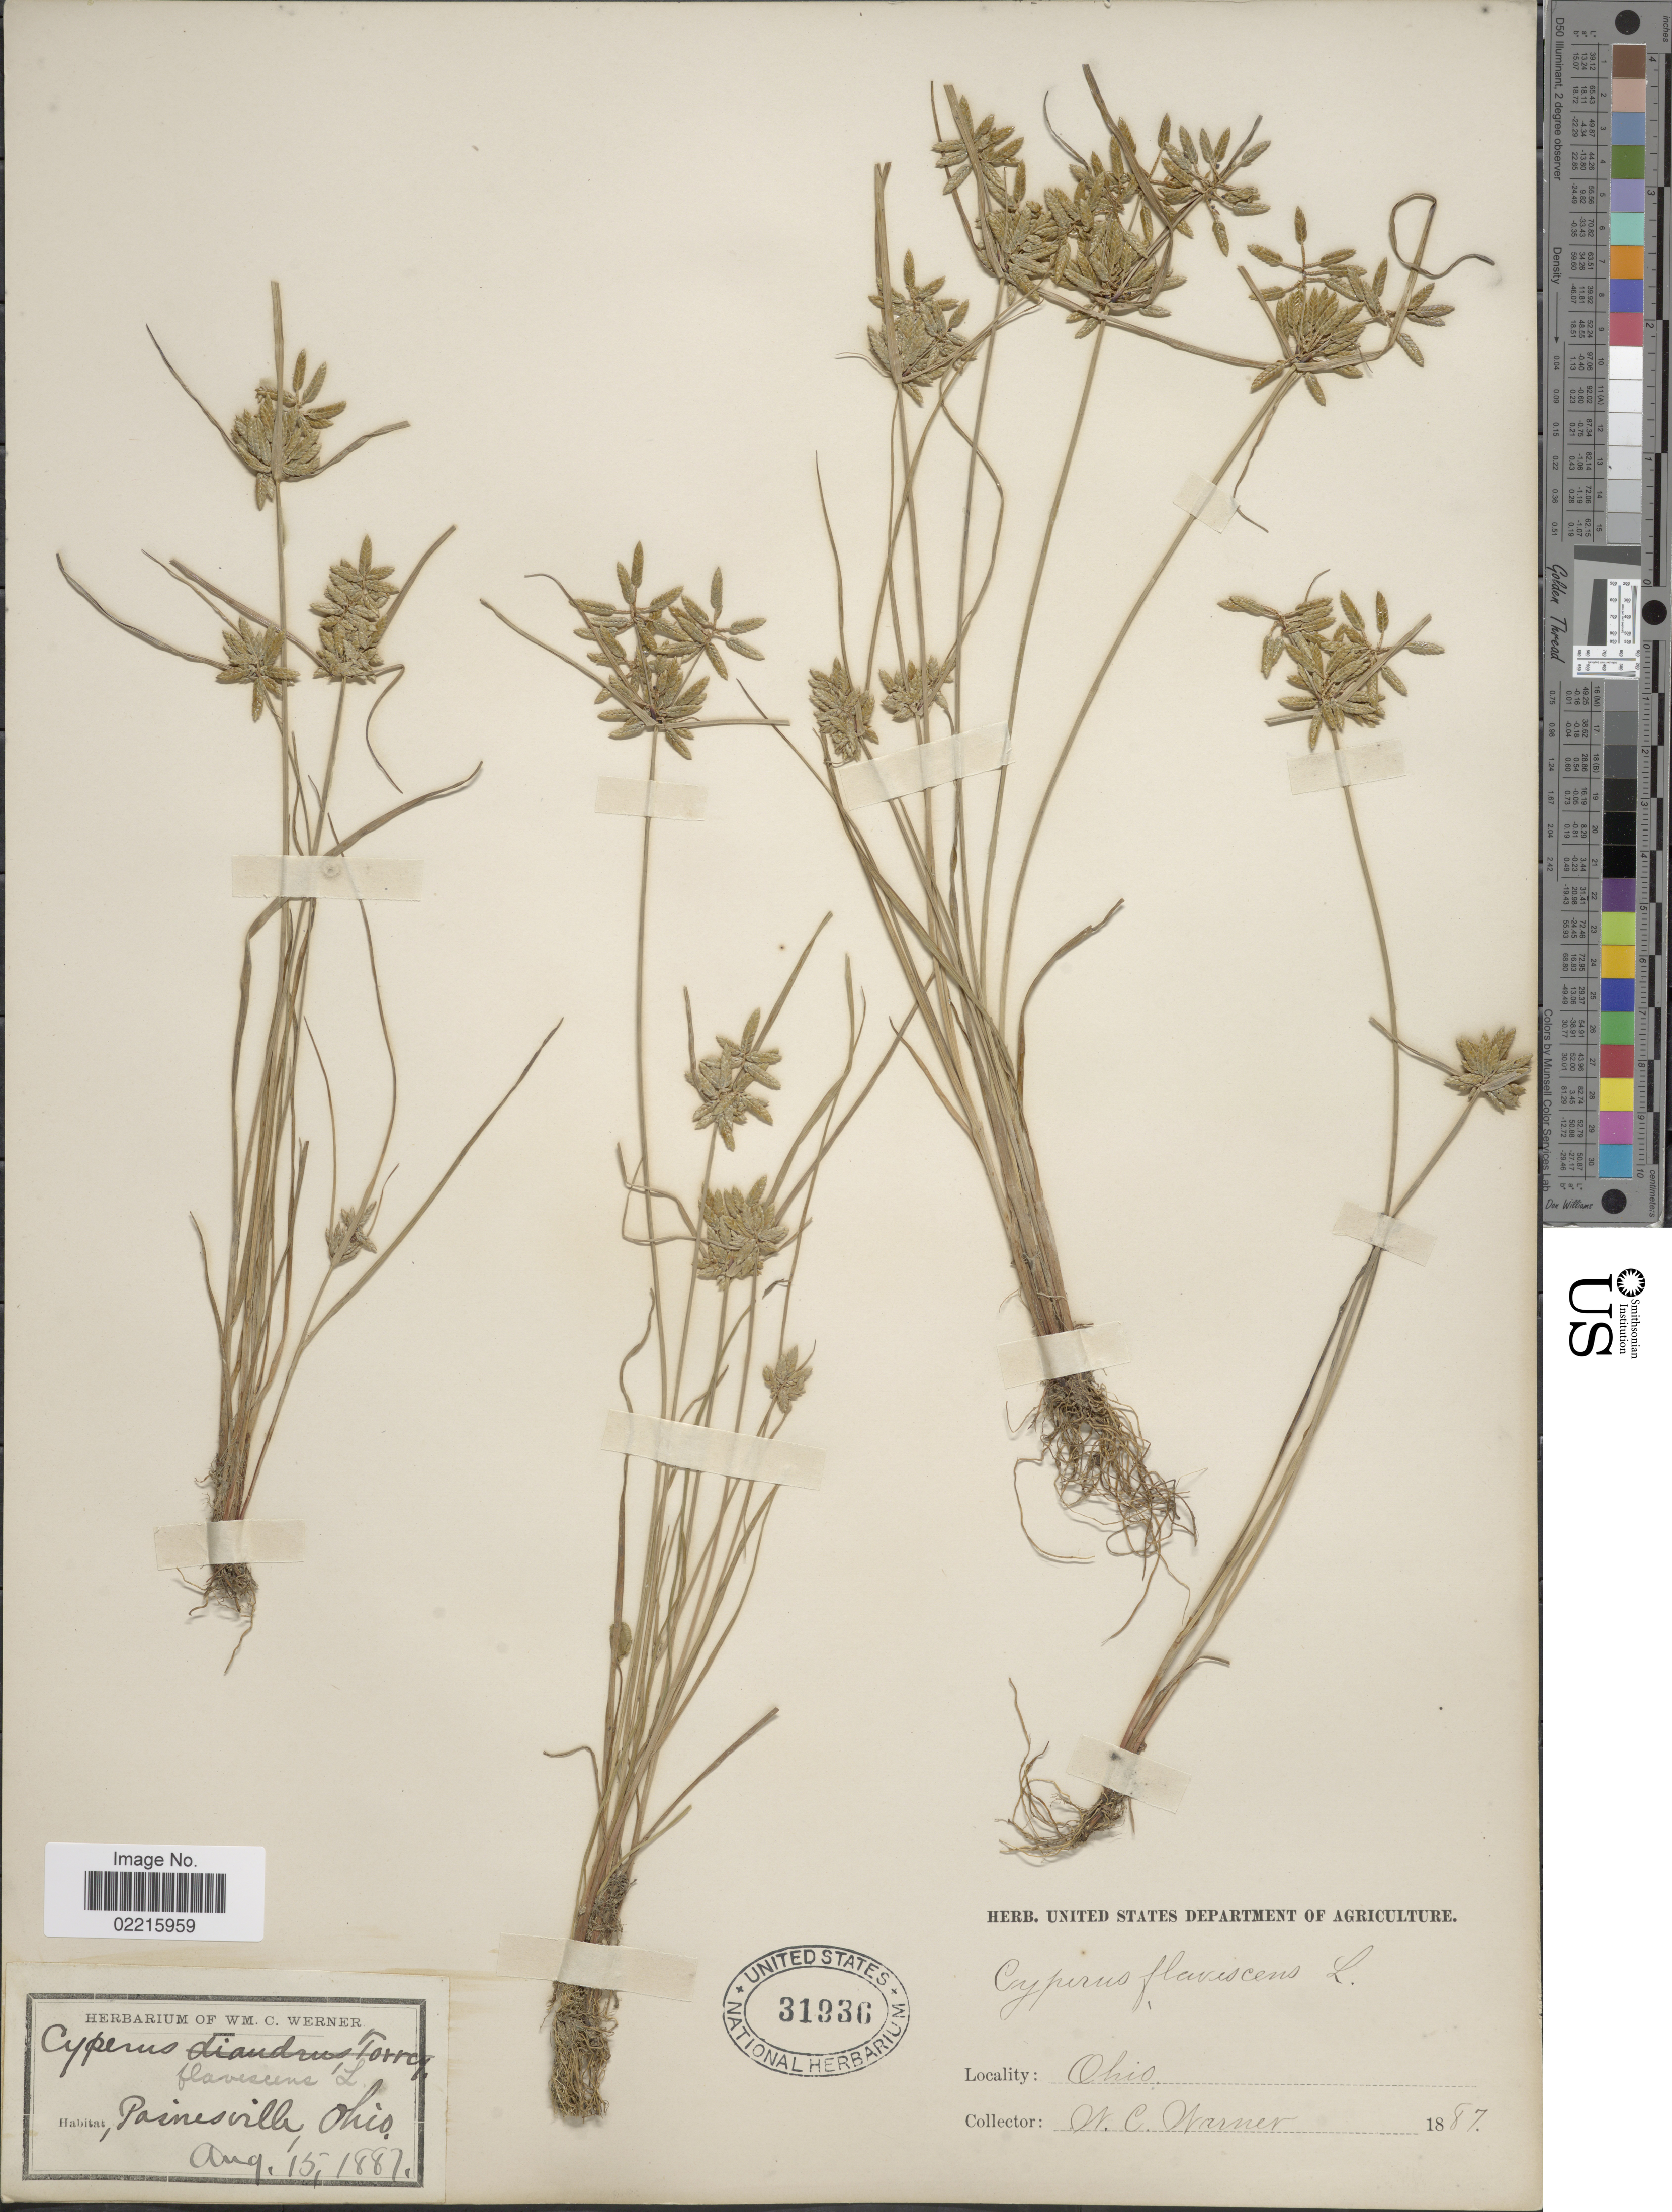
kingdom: Plantae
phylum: Tracheophyta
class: Liliopsida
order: Poales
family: Cyperaceae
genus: Cyperus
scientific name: Cyperus flavescens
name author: L.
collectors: W. Werner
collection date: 1887-08-15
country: United States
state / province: Ohio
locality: Painesville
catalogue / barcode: US 31936